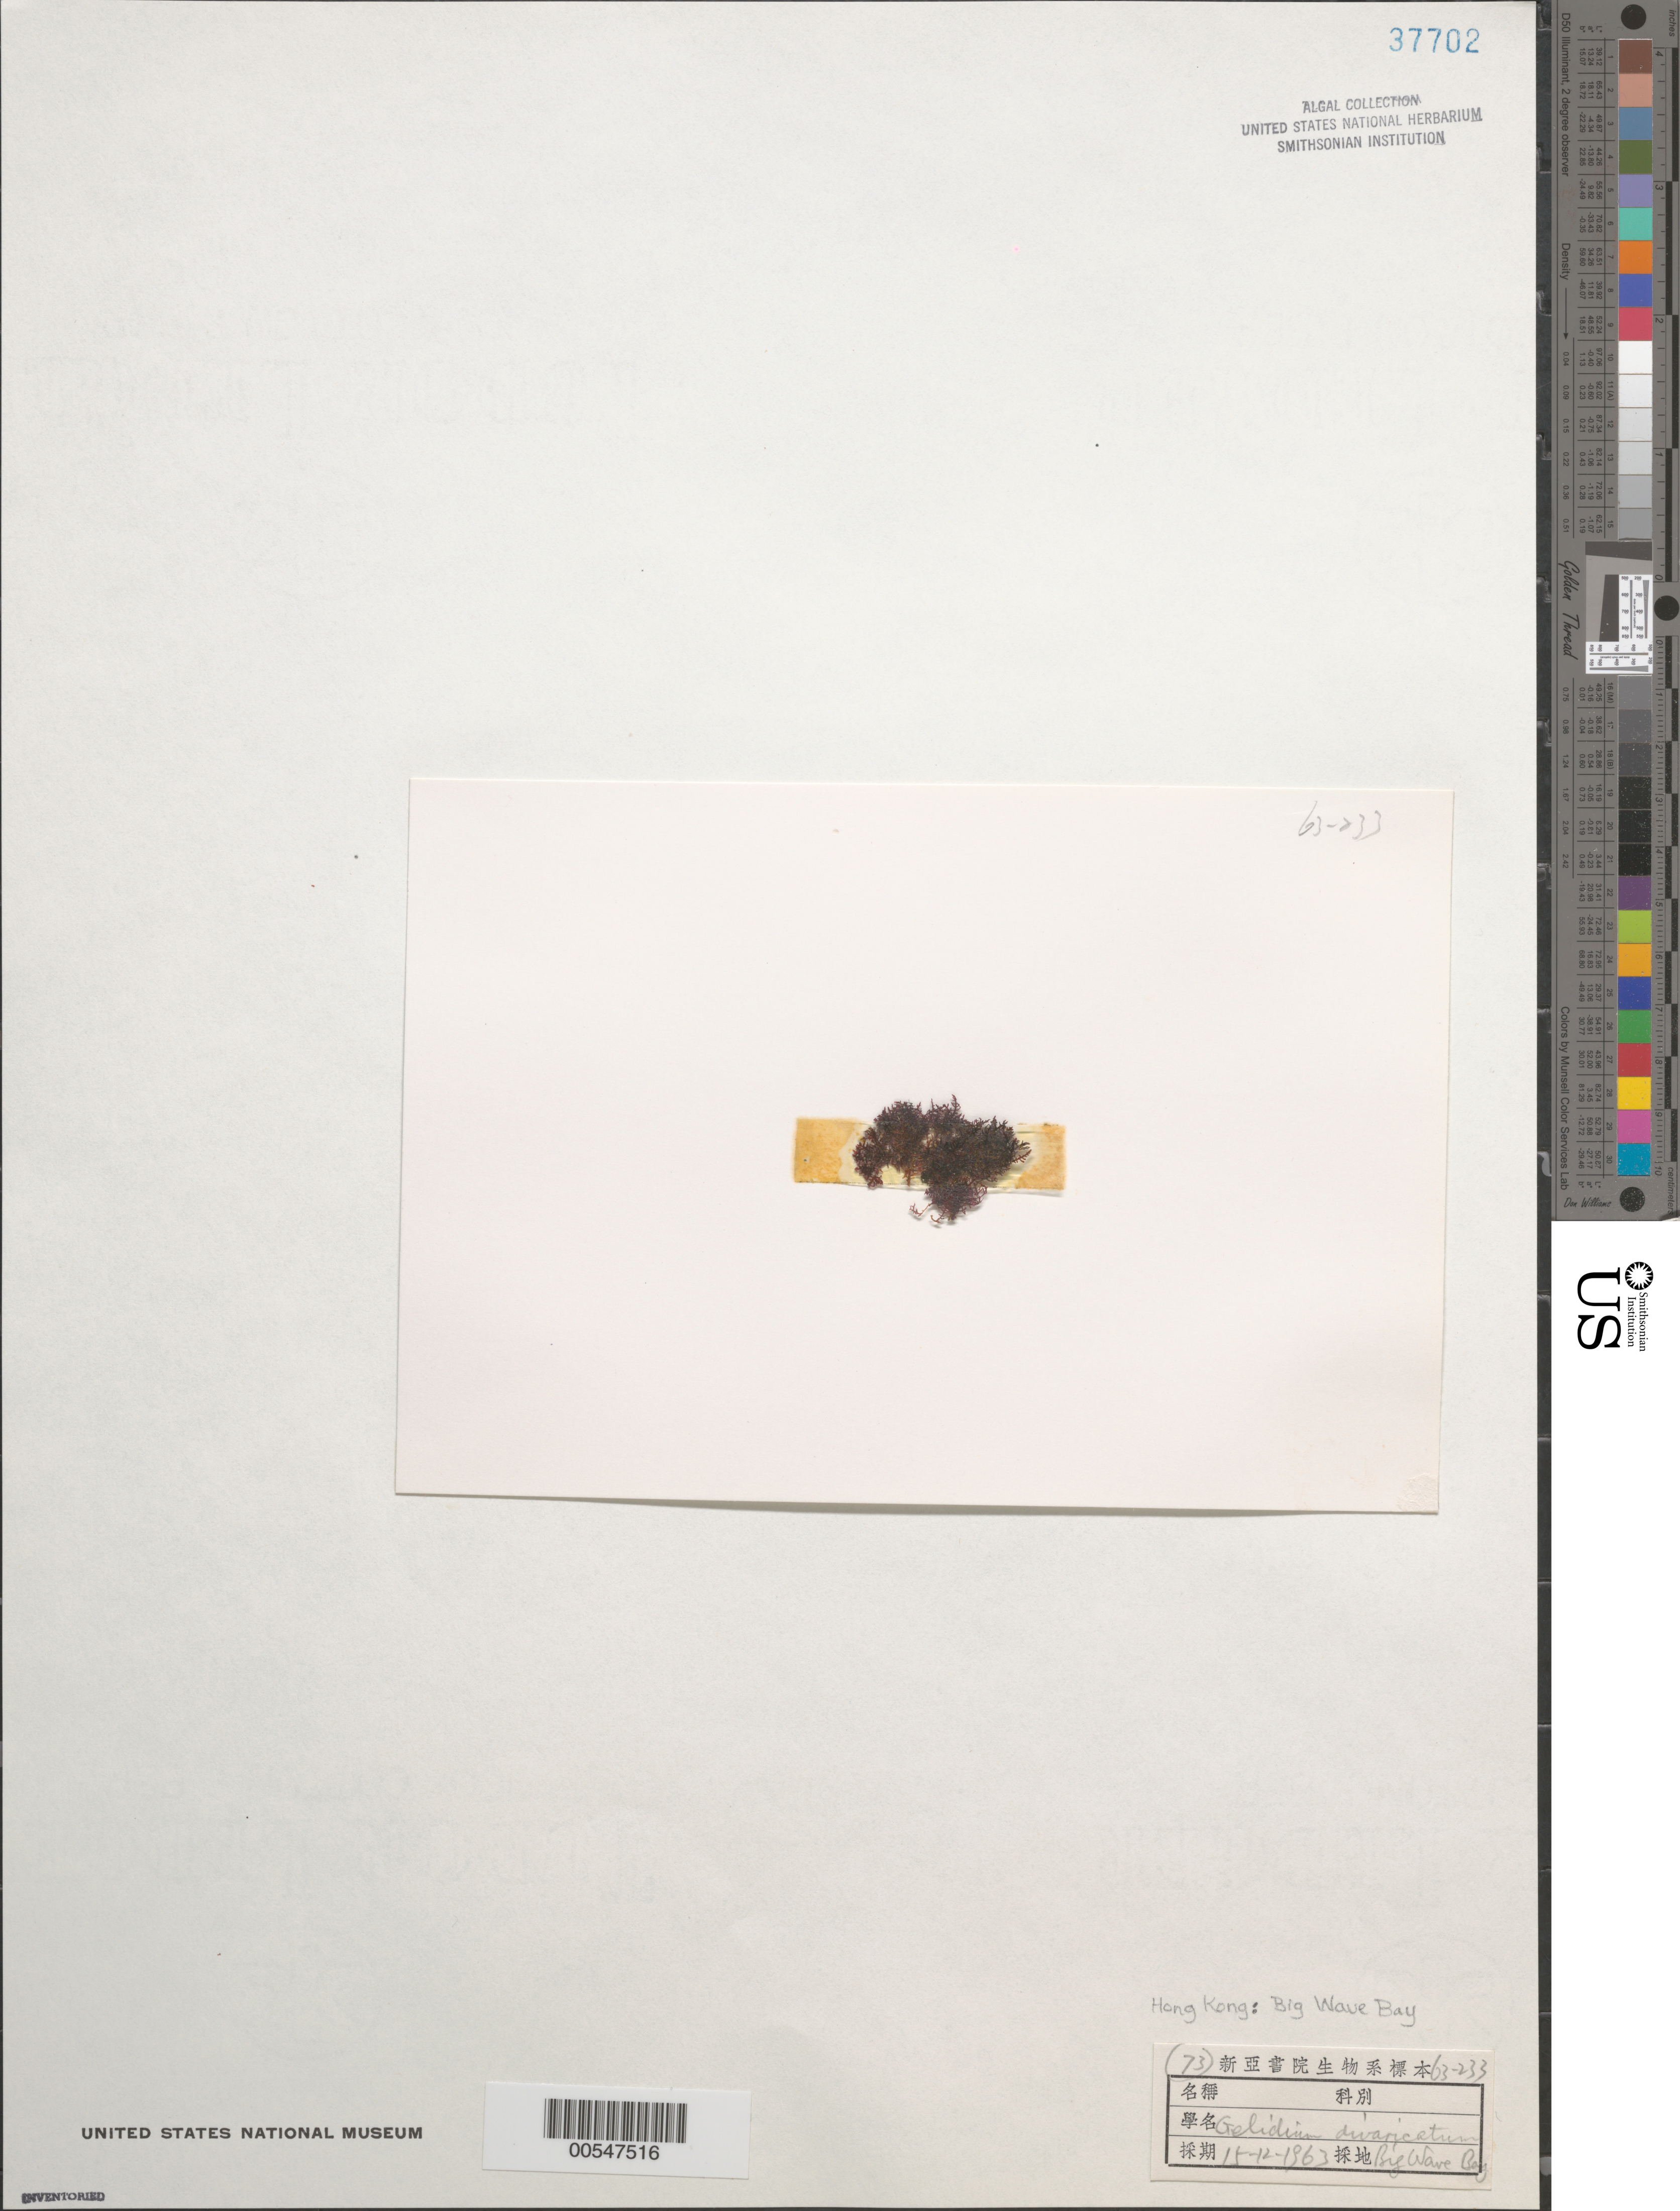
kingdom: Plantae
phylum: Rhodophyta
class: Florideophyceae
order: Gelidiales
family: Gelidiaceae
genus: Gelidium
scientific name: Gelidium divaricatum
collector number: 63-233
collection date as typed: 15 Dec 1963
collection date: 1963-12-15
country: China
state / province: Hong Kong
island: Hong Kong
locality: Big Wave Bay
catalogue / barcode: US 37702